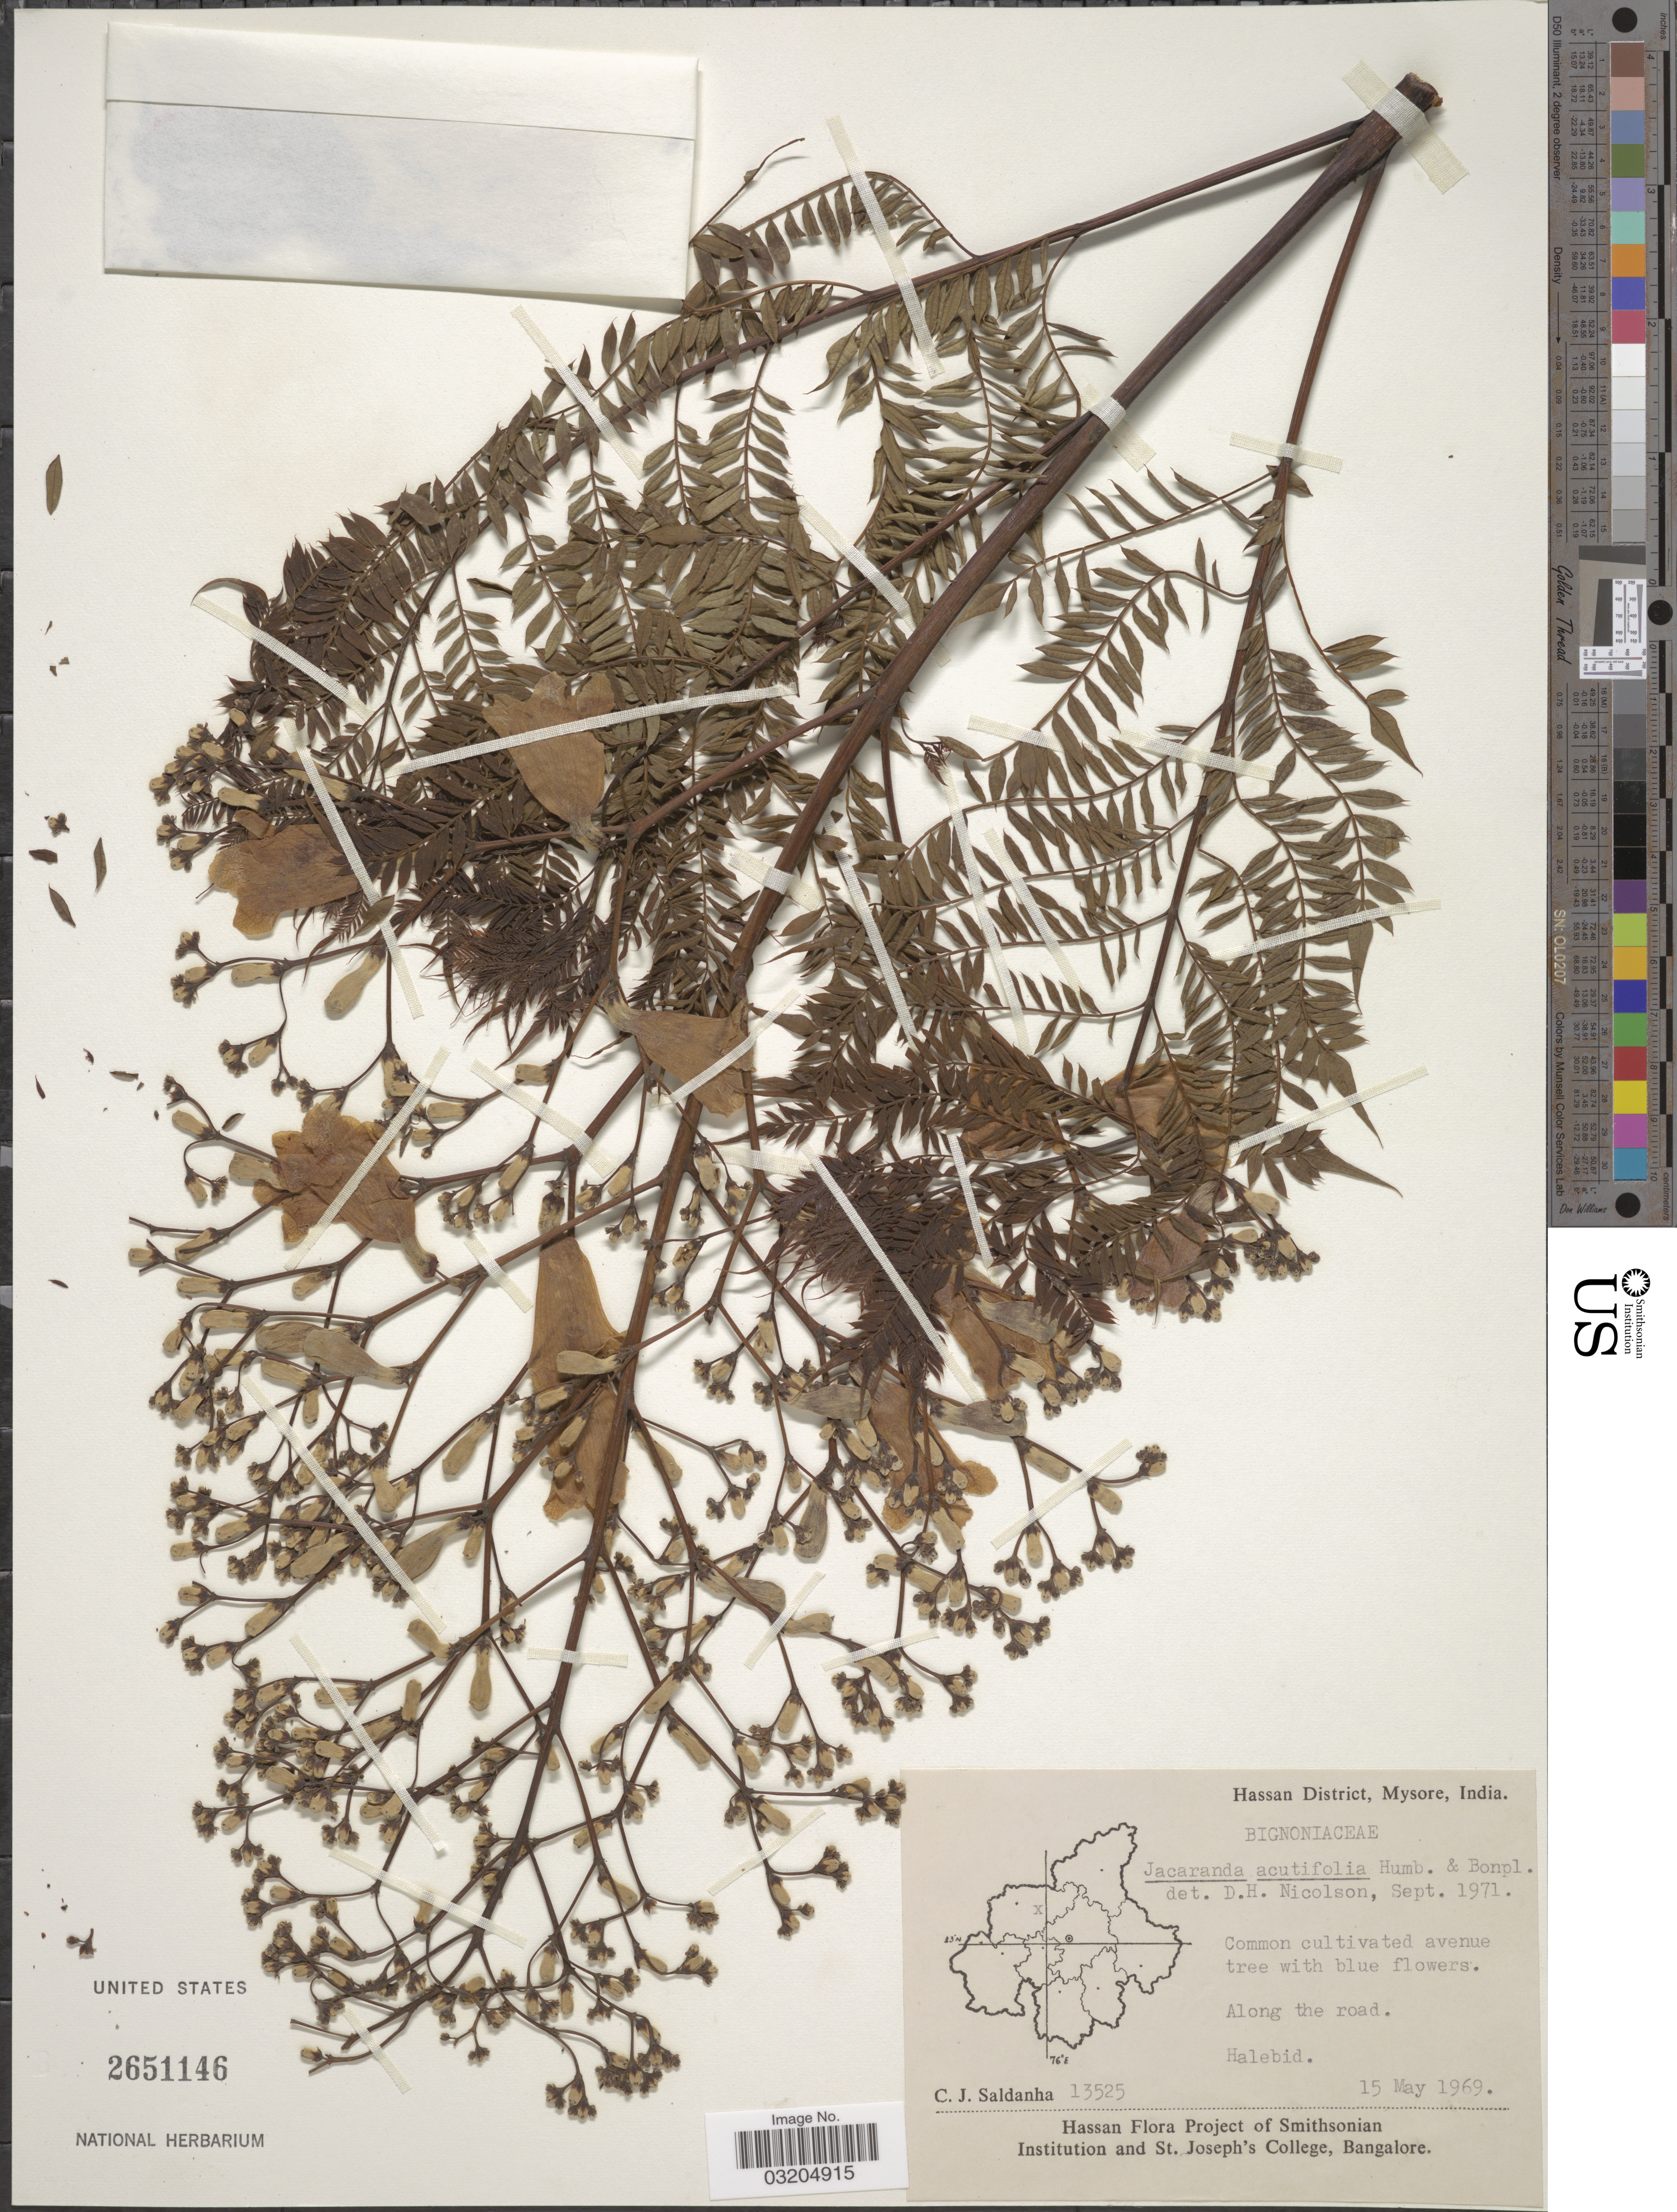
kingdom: Plantae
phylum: Tracheophyta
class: Magnoliopsida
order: Lamiales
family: Bignoniaceae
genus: Jacaranda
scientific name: Jacaranda acutifolia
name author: Bonpl.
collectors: C. J. Saldanha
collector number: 13525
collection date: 1969-05-15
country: India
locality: Hassan District, Mysore. Along the road. Halebid.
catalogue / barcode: US 2651146